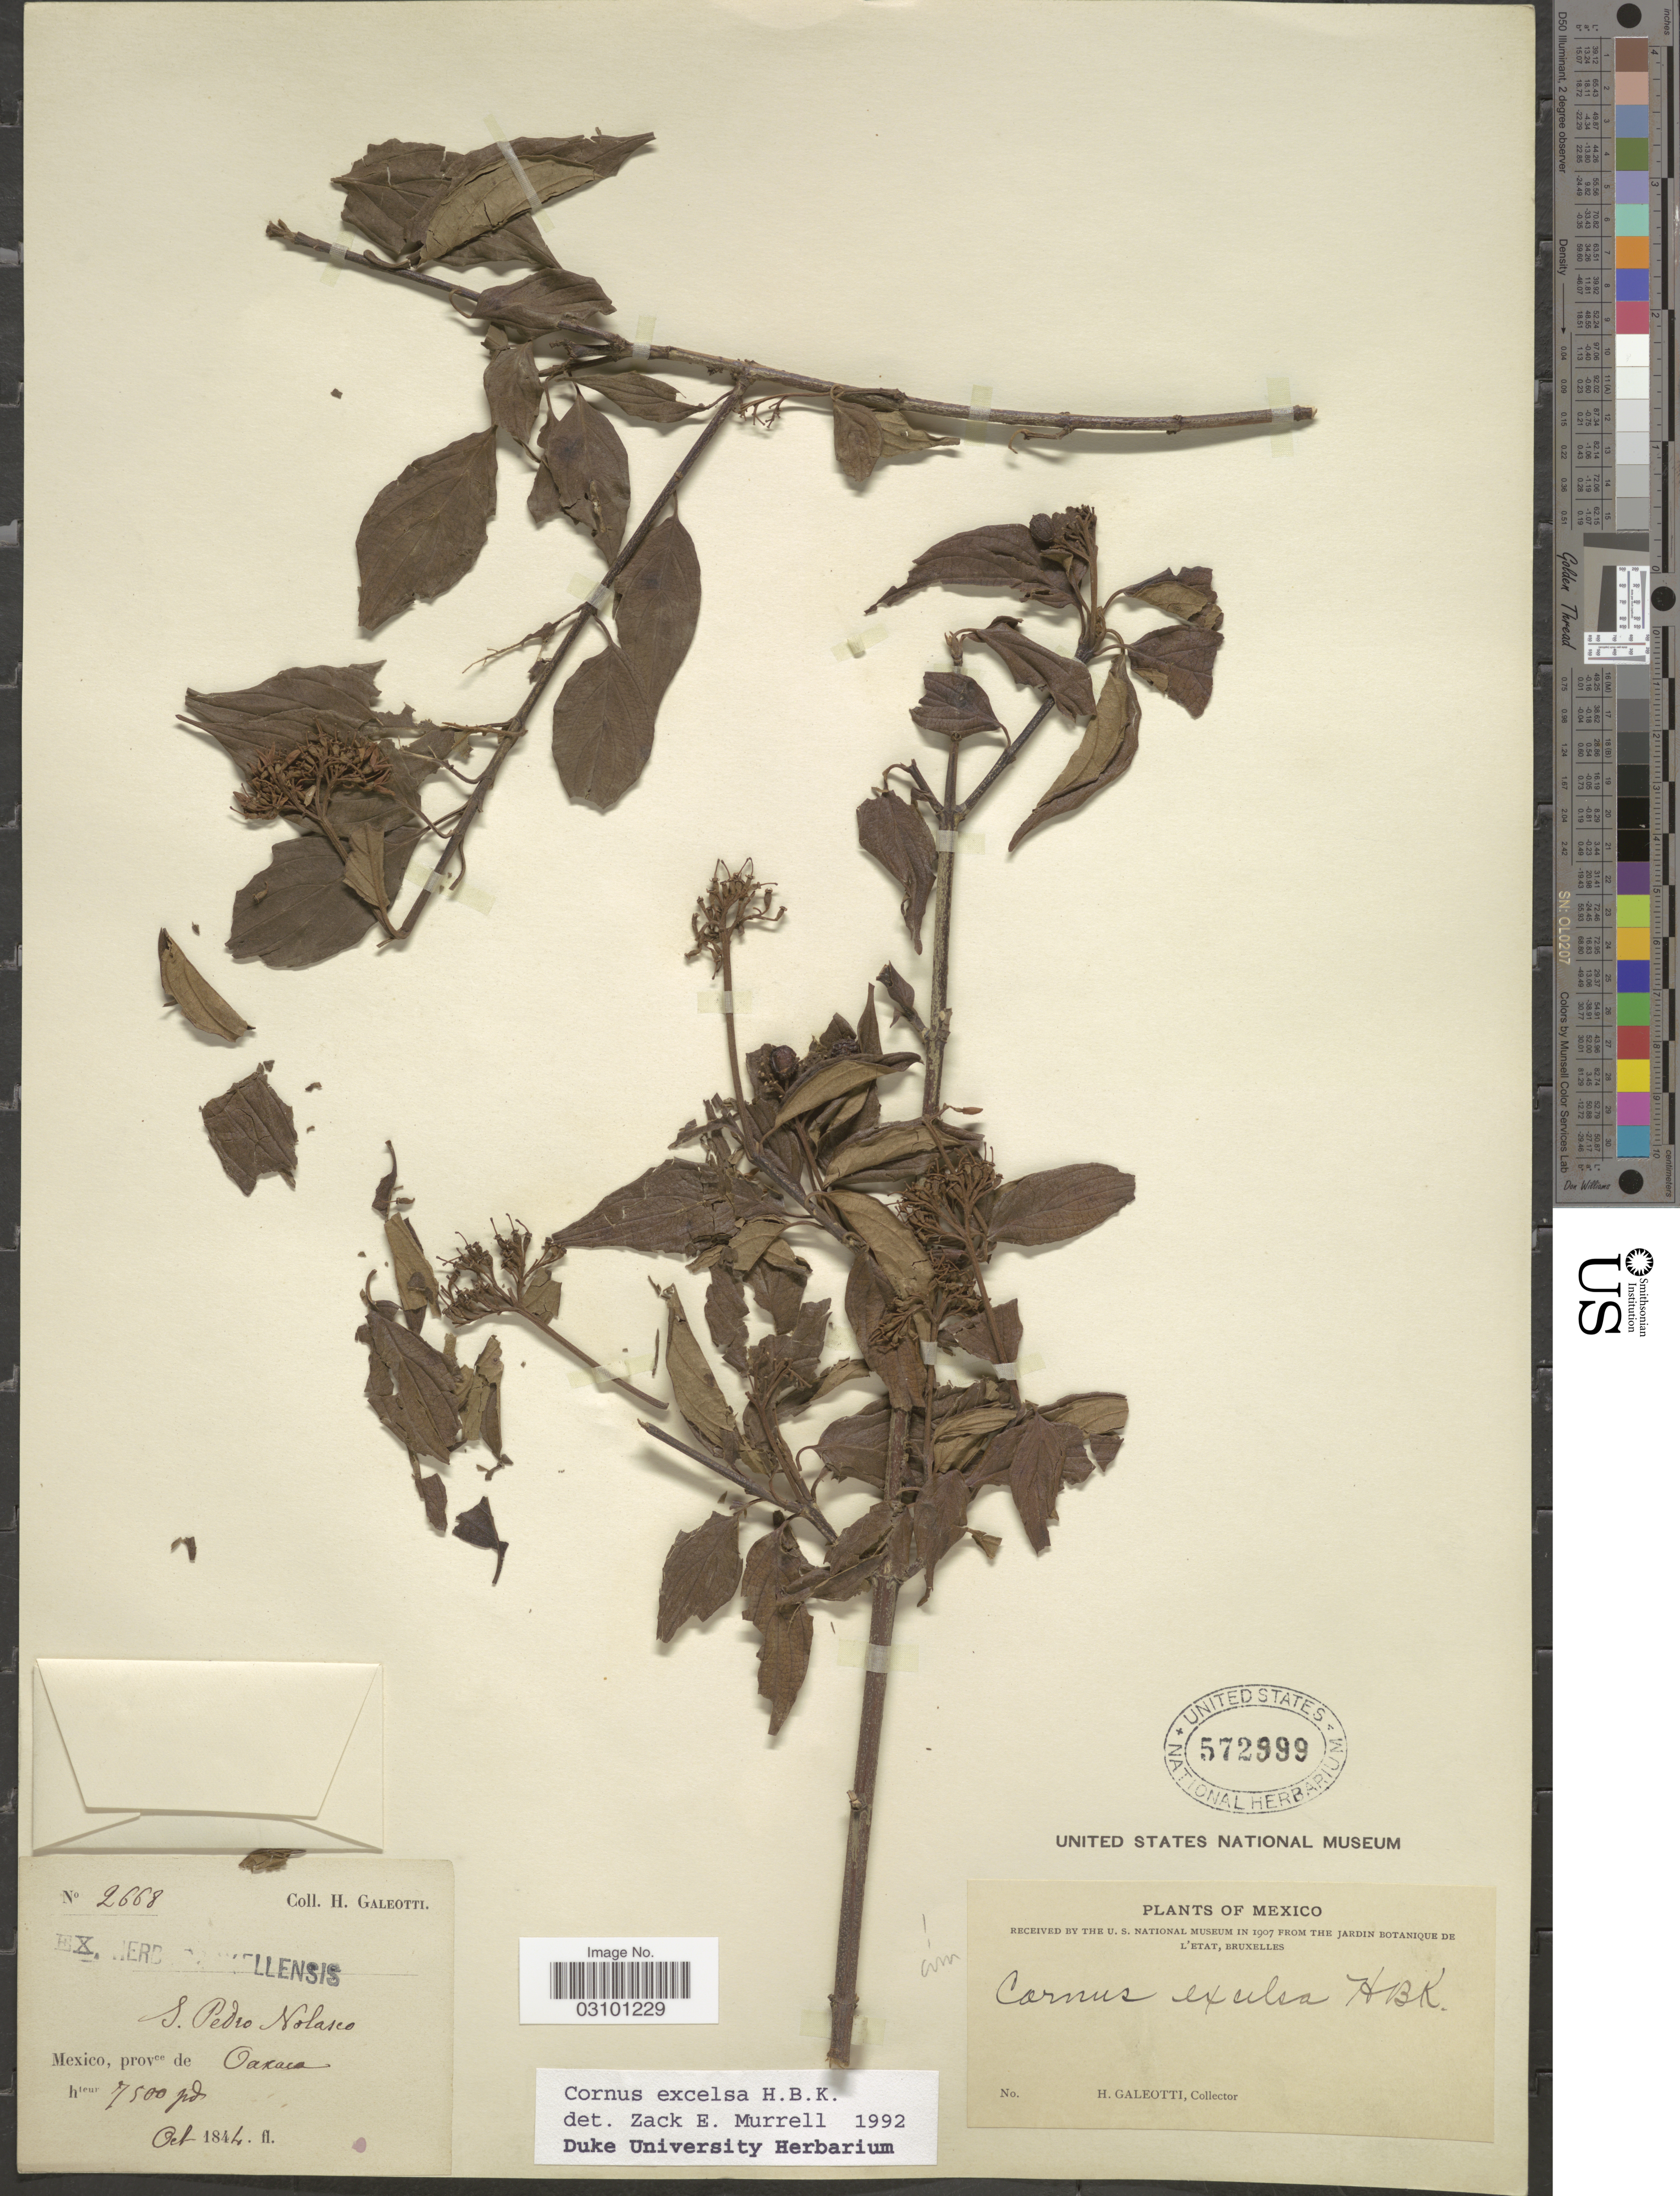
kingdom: Plantae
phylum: Tracheophyta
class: Magnoliopsida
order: Cornales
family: Cornaceae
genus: Cornus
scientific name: Cornus excelsa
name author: Kunth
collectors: H. G. Galeotti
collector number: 2668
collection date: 1844-10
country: Mexico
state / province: Oaxaca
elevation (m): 2286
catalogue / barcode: US 572999